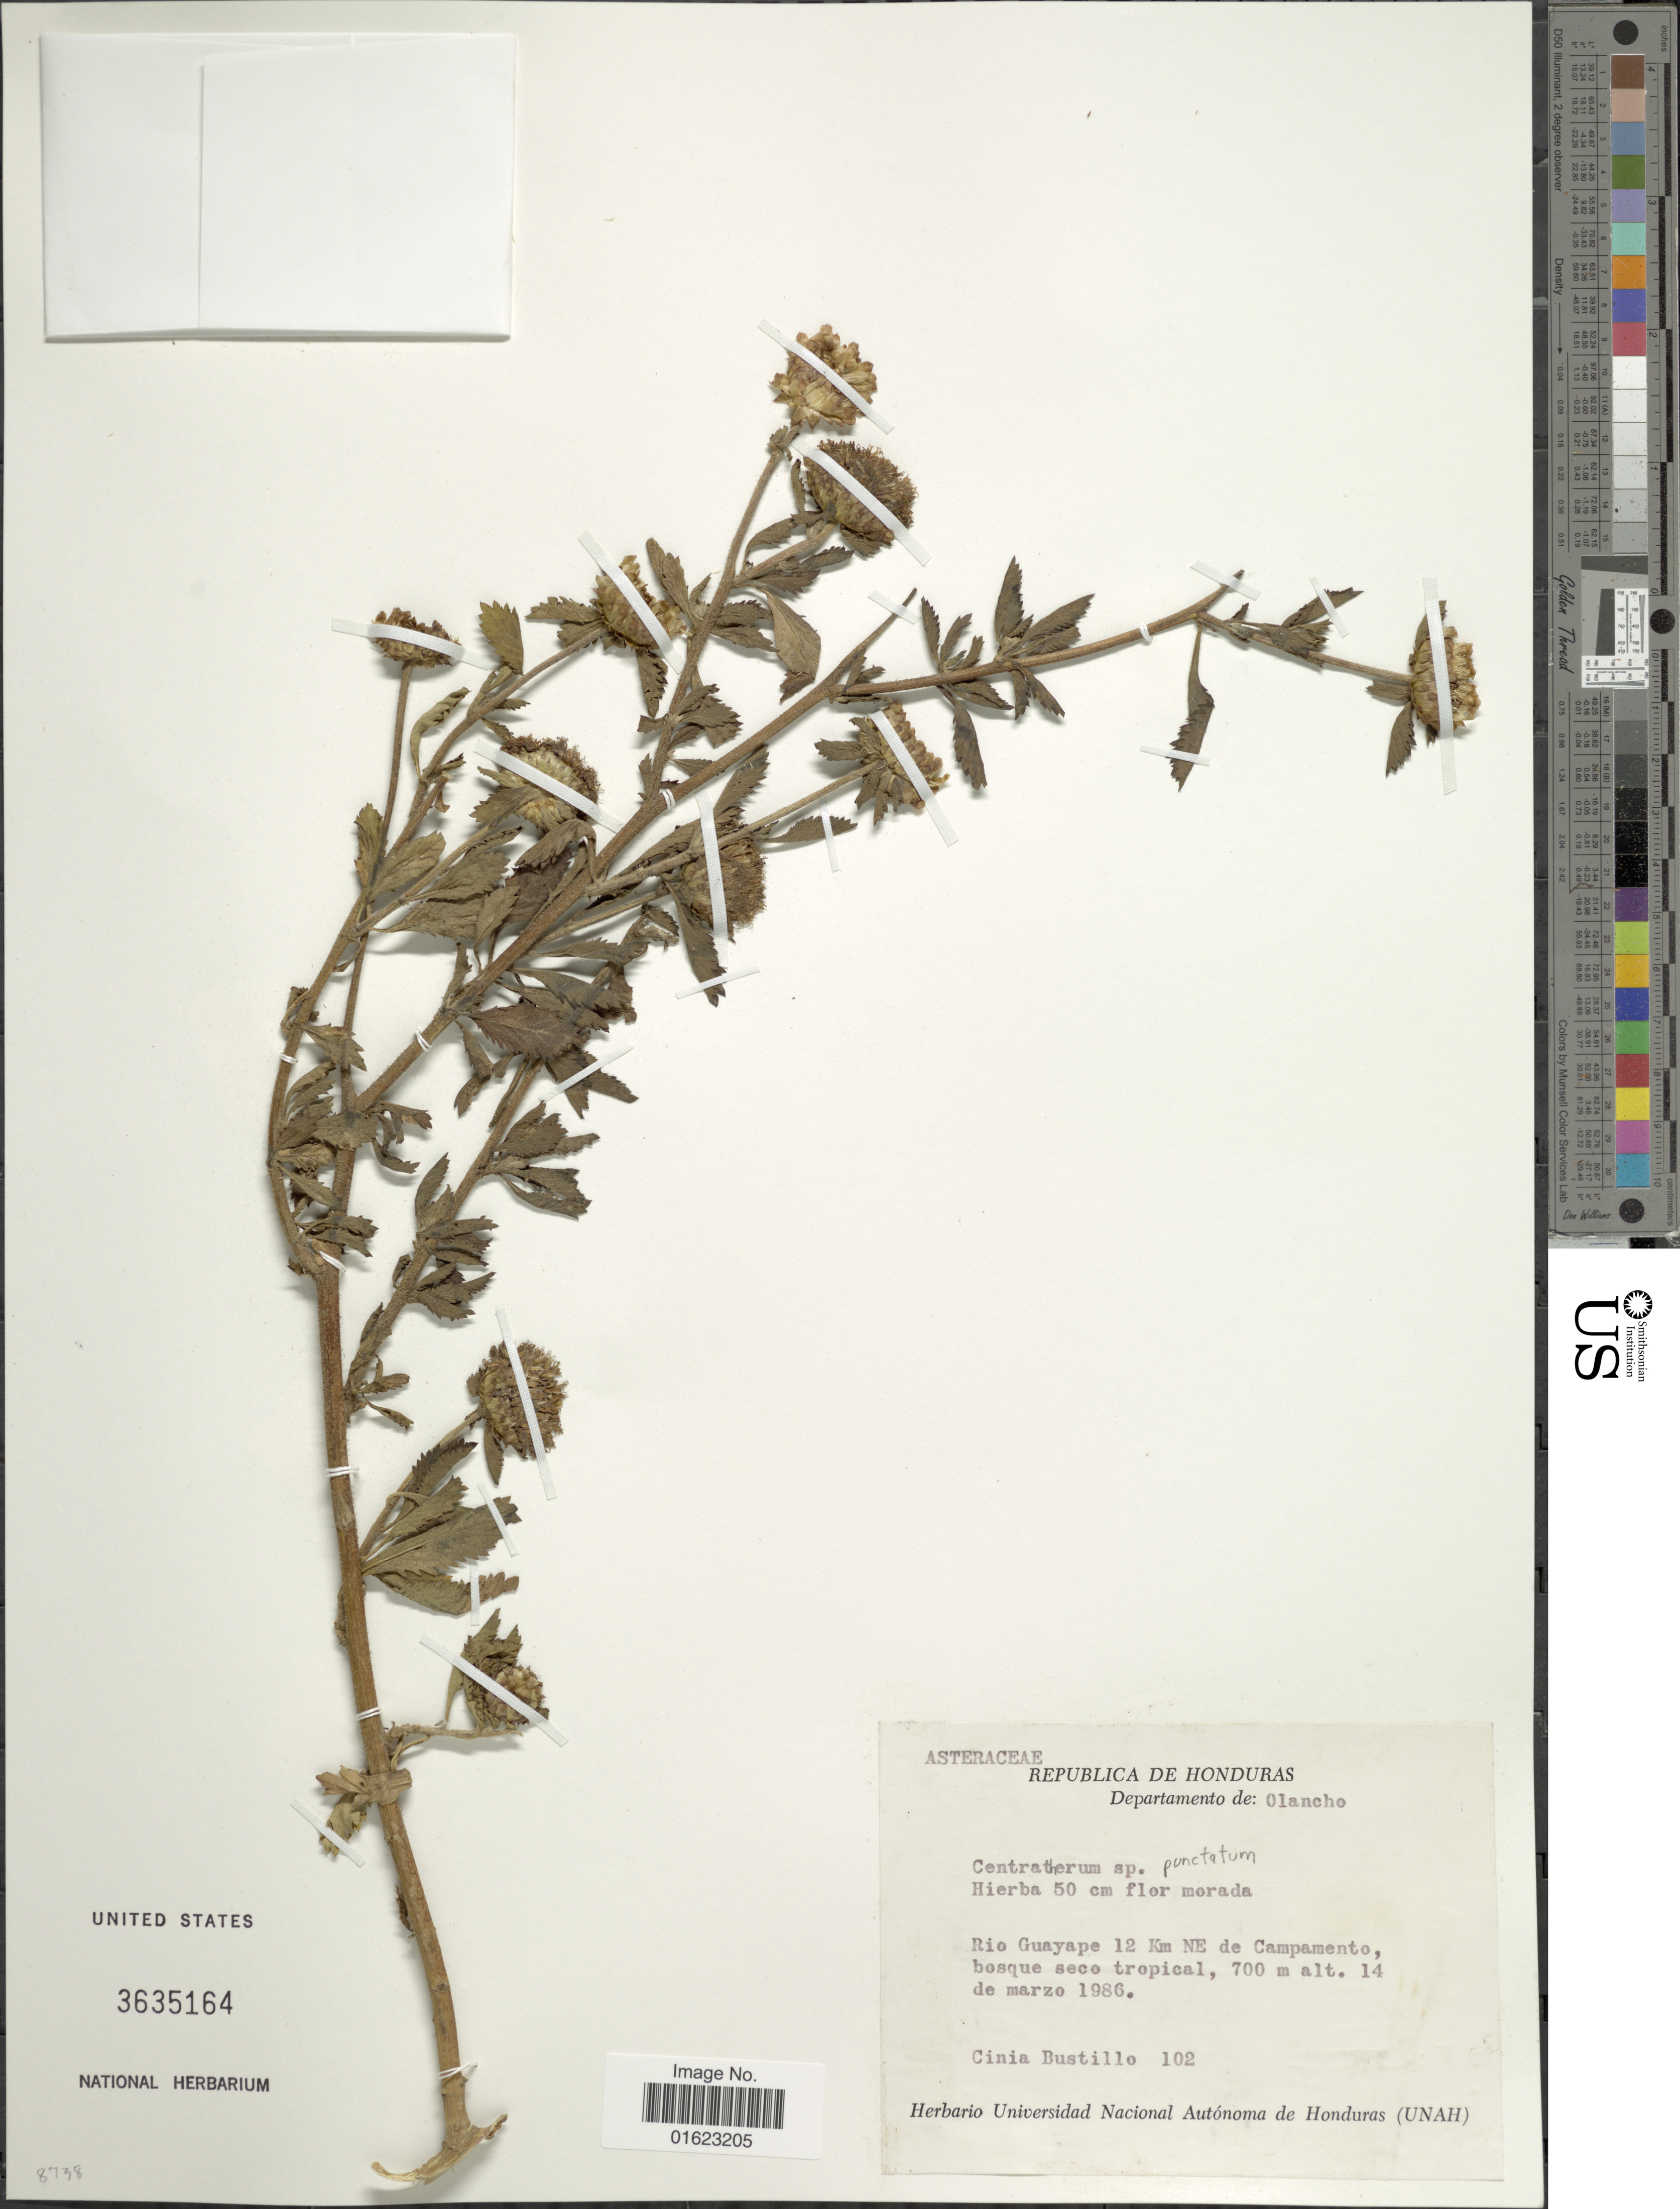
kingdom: Plantae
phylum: Tracheophyta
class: Magnoliopsida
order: Asterales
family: Asteraceae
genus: Centratherum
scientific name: Centratherum punctatum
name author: Cass.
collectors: C. Bustillo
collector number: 102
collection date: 1986-03-14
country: Honduras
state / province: Olancho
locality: Honduras, Departamento de: Olancho. Rio Guayape 12 Km NE de Campamento.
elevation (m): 700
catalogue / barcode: US 3635164